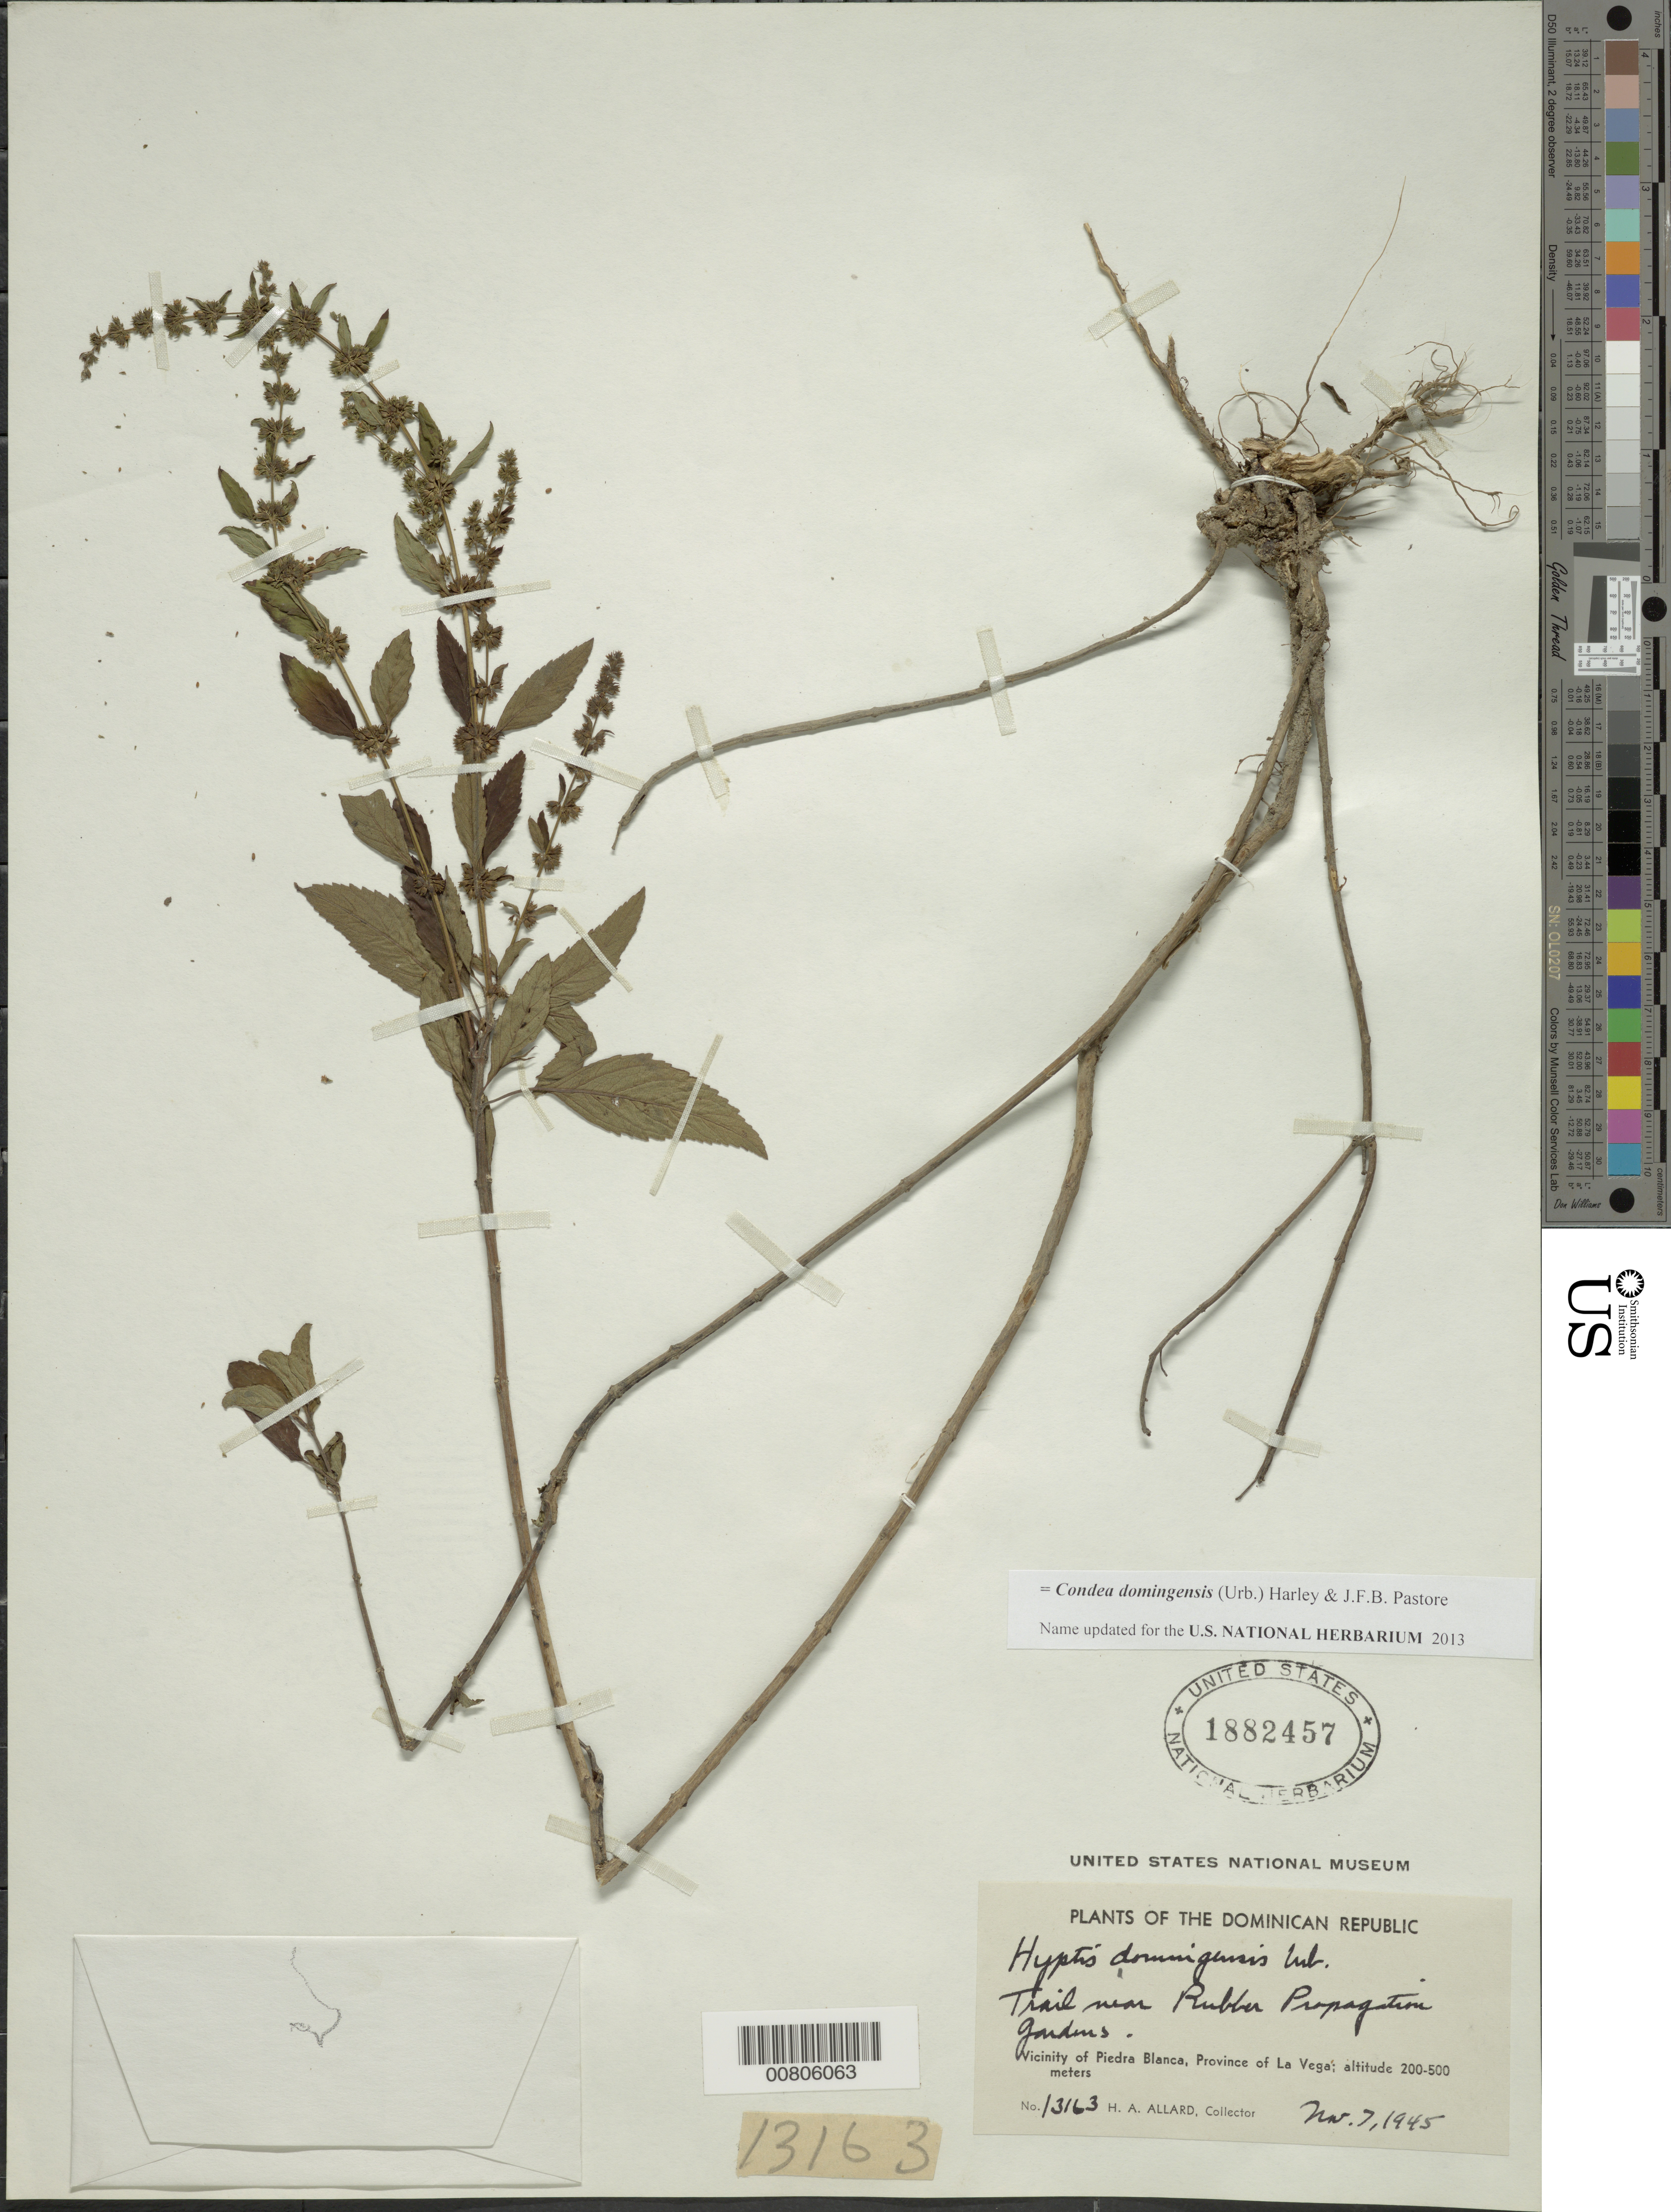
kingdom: Plantae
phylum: Tracheophyta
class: Magnoliopsida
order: Lamiales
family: Lamiaceae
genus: Condea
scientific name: Condea domingensis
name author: (Urb.) Harley & J.F.B. Pastore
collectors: H. A. Allard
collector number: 13163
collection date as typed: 07 Nov 1945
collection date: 1945-11-07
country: Dominican Republic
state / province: La Vega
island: Hispaniola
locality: Vicinity of Piedra Blanca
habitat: Trail near Rubber Propagation gardens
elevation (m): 200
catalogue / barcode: US 1882457